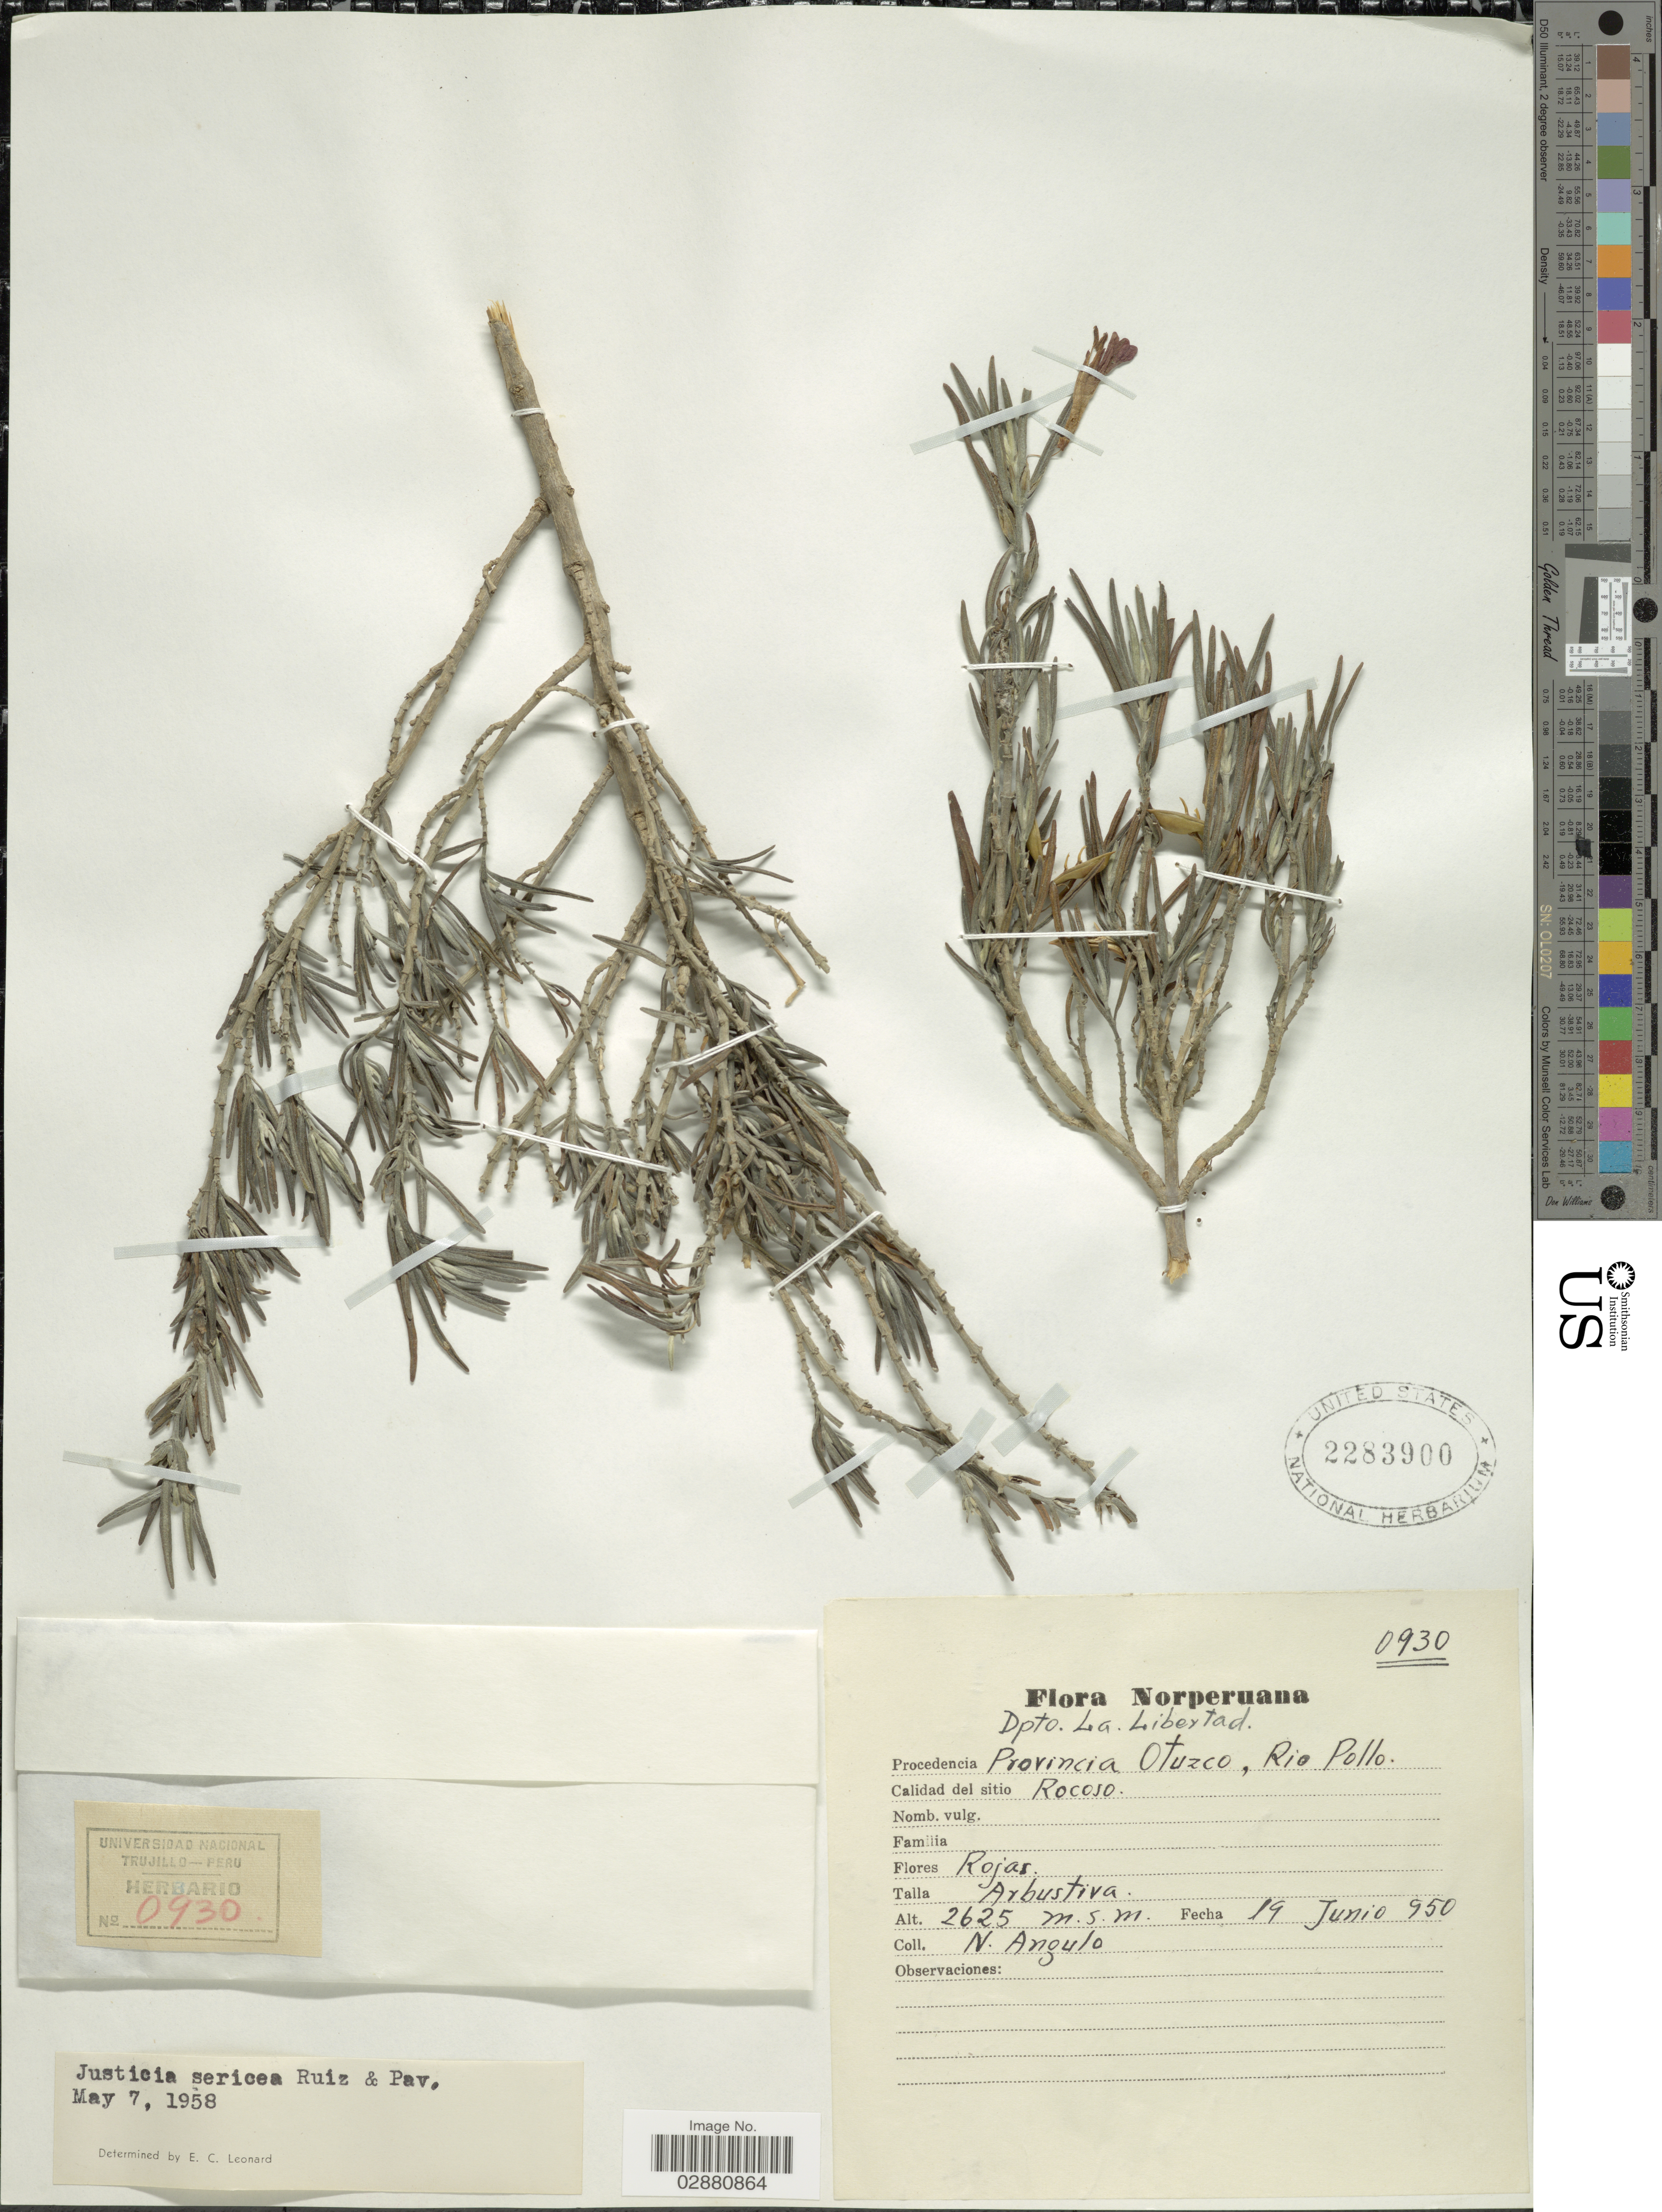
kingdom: Plantae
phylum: Tracheophyta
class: Magnoliopsida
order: Lamiales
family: Acanthaceae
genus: Justicia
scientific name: Justicia sericea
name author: Ruiz & Pav.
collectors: N. Angulo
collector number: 0930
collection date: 1950-06-19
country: Peru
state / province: La Libertad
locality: Dpto. La Libertad. Provincia Otuzco, Rio Pollo. Rocoso.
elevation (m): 2625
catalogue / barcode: US 2283900